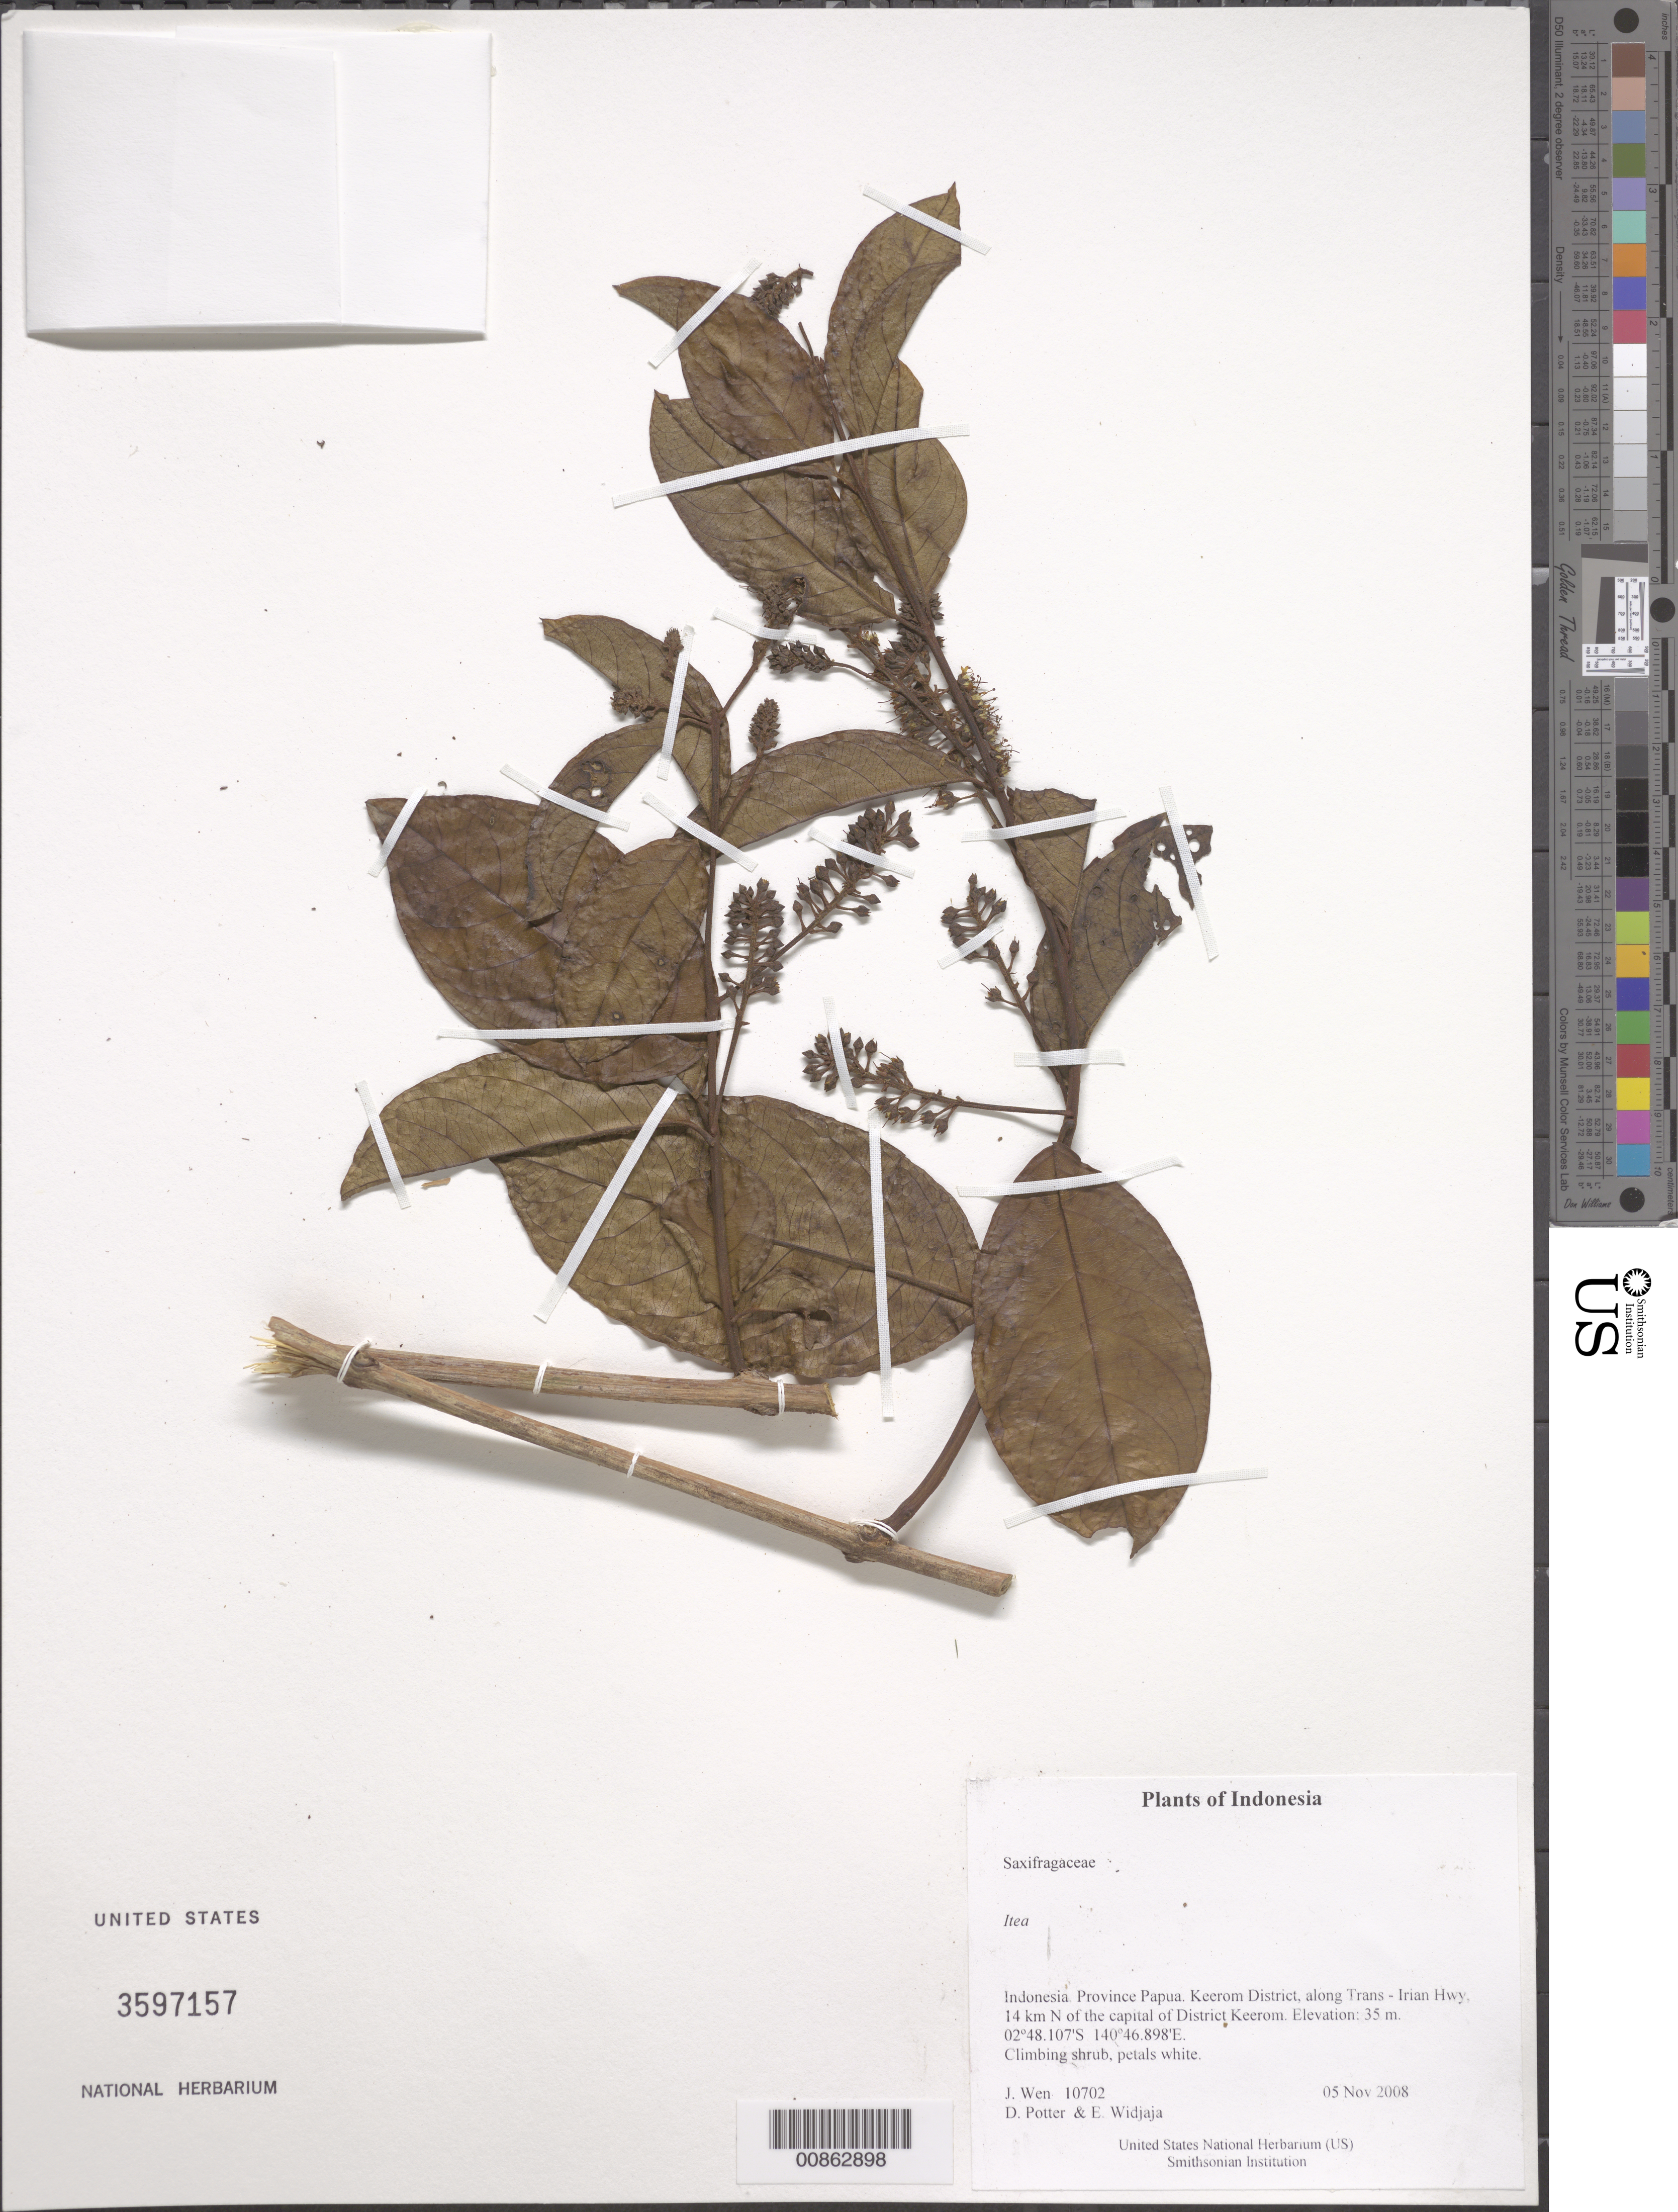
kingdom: Plantae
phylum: Tracheophyta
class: Magnoliopsida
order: Saxifragales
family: Iteaceae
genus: Itea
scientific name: Itea sp.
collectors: J. Wen, D. Potter & E. A. Widjaja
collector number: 10702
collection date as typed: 05 Nov 2008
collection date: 2008-11-05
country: Indonesia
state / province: Papua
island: New Guinea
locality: Keerom District, along Trans - Irian Hwy, 14 km N of the capital of District Keerom. Irian Barat.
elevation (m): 35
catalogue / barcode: US 3597157